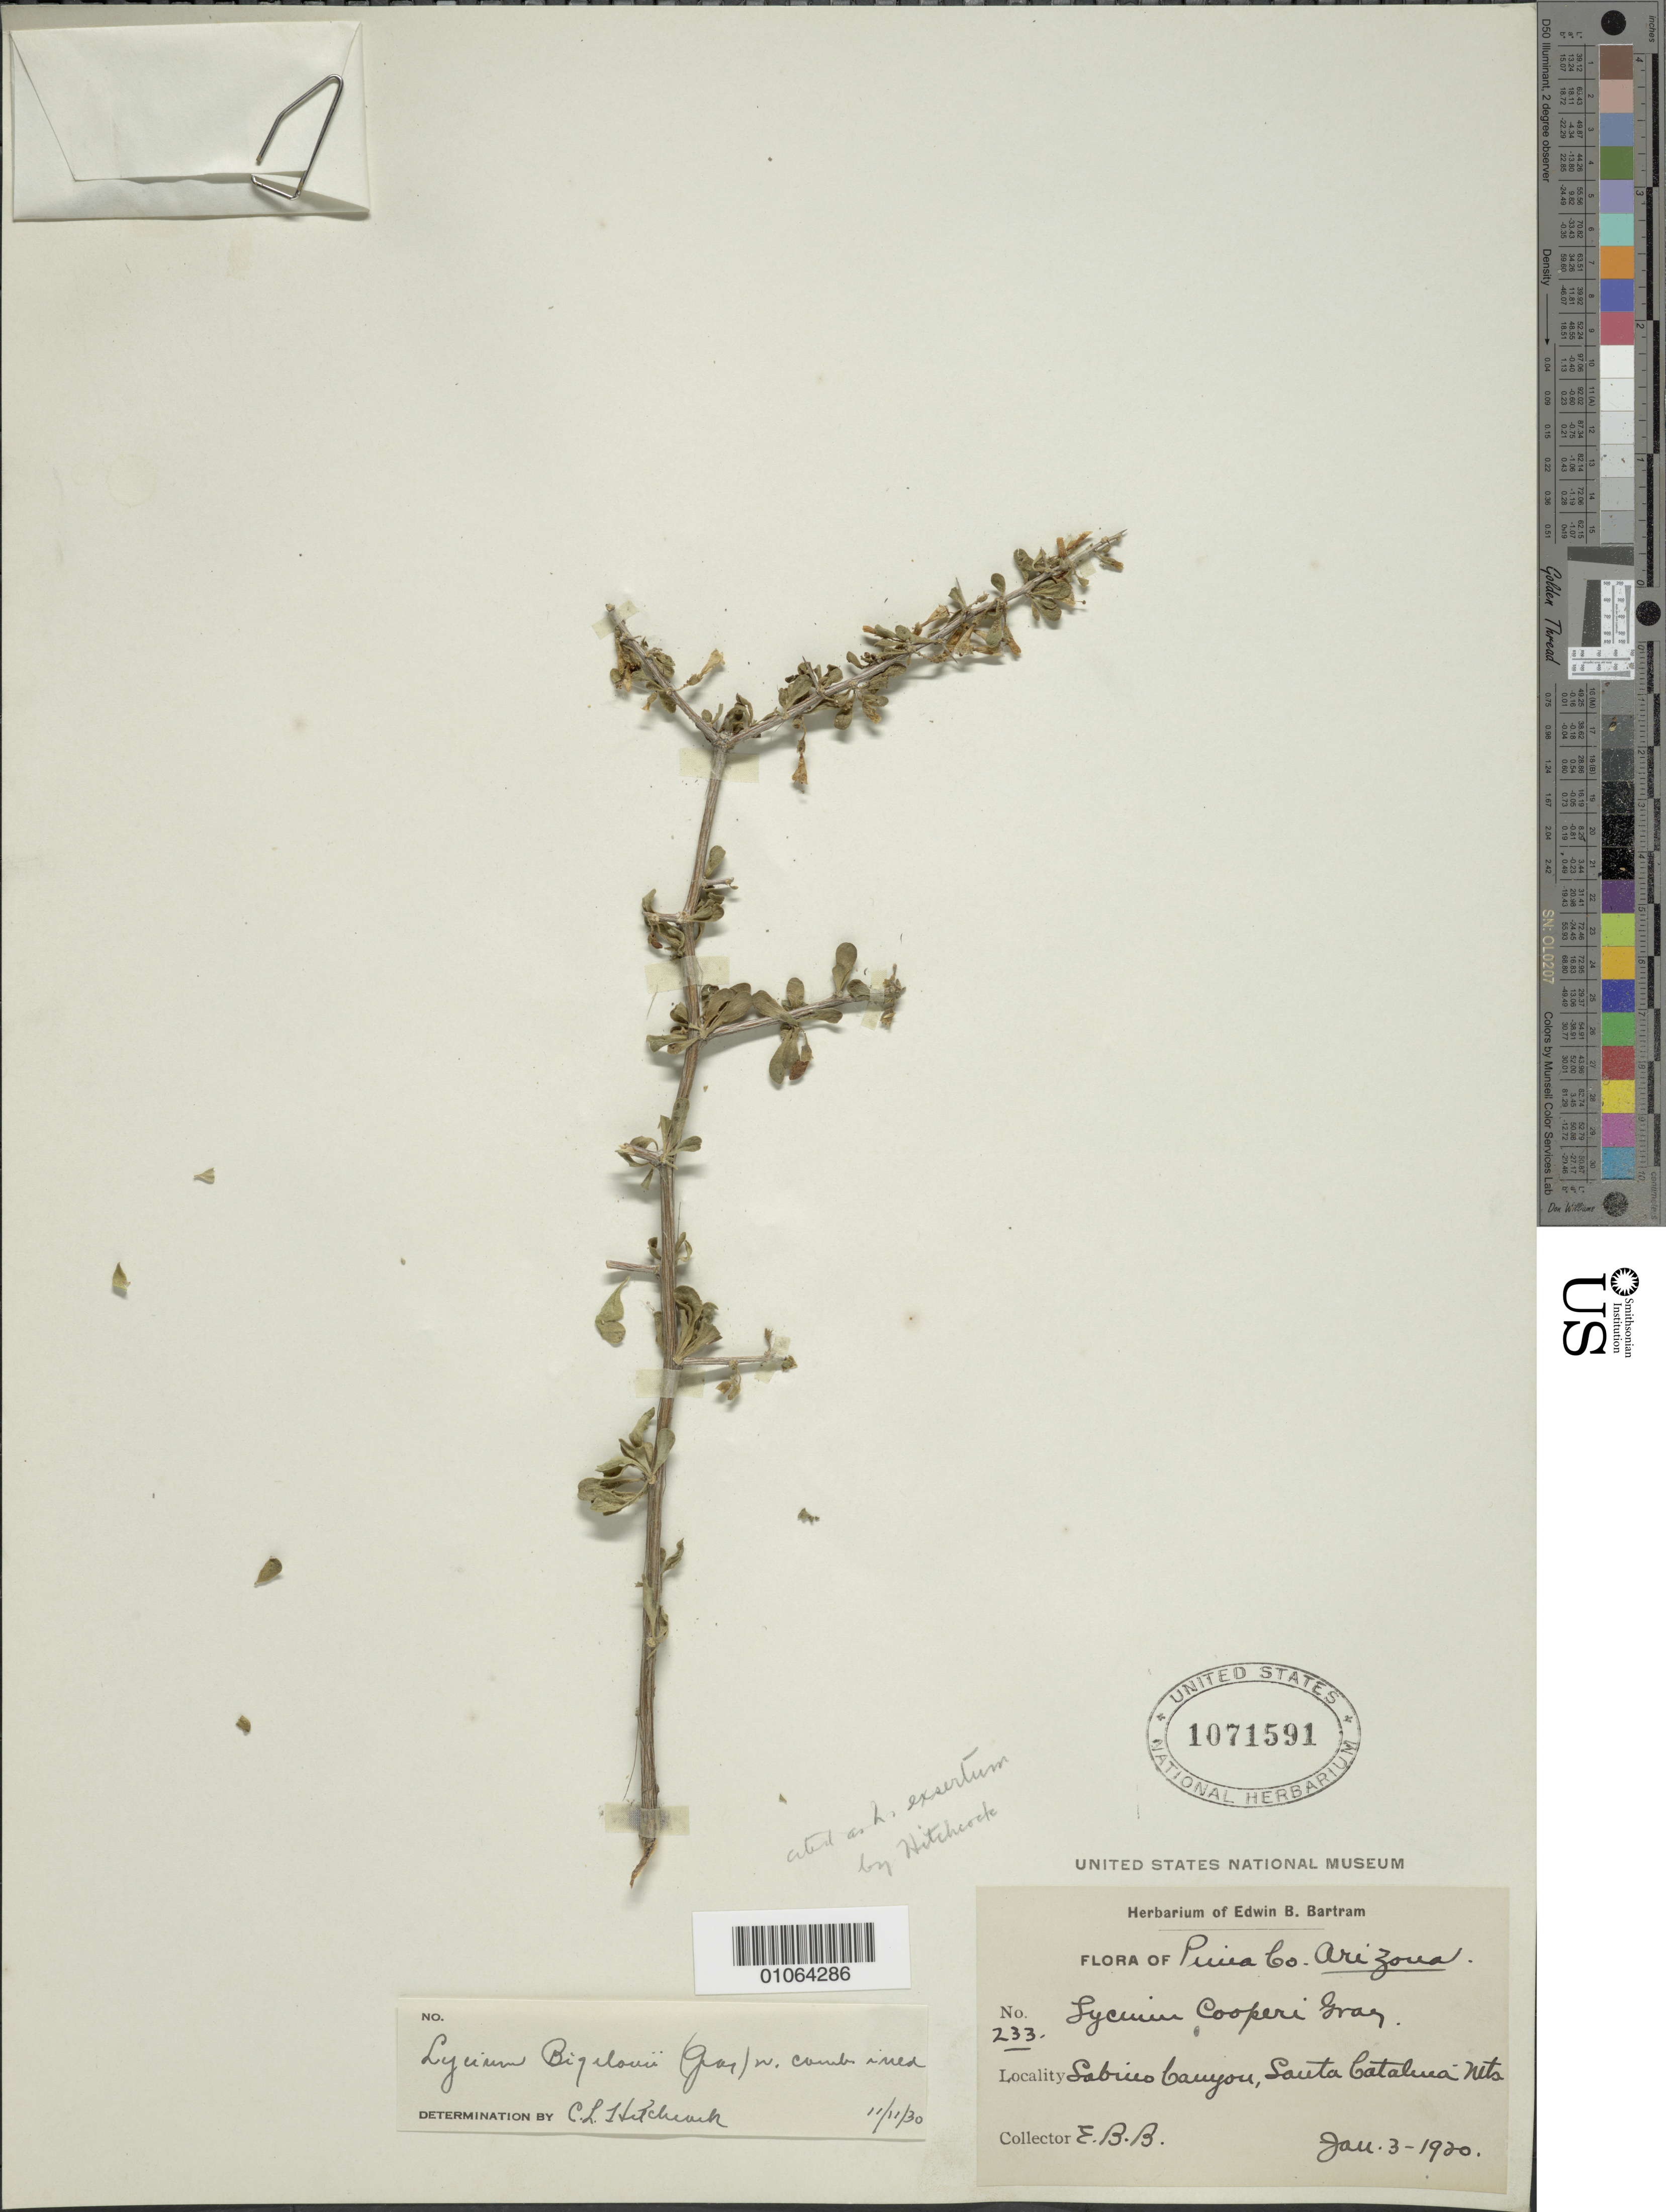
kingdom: Plantae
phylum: Tracheophyta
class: Magnoliopsida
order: Solanales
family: Solanaceae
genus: Lycium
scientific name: Lycium exsertum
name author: A. Gray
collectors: E. B. Bartram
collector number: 233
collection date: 1920-01-03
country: United States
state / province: Arizona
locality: Pima Co., Sabino Canyon, Santa Catalina Mts.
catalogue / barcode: US 1071591